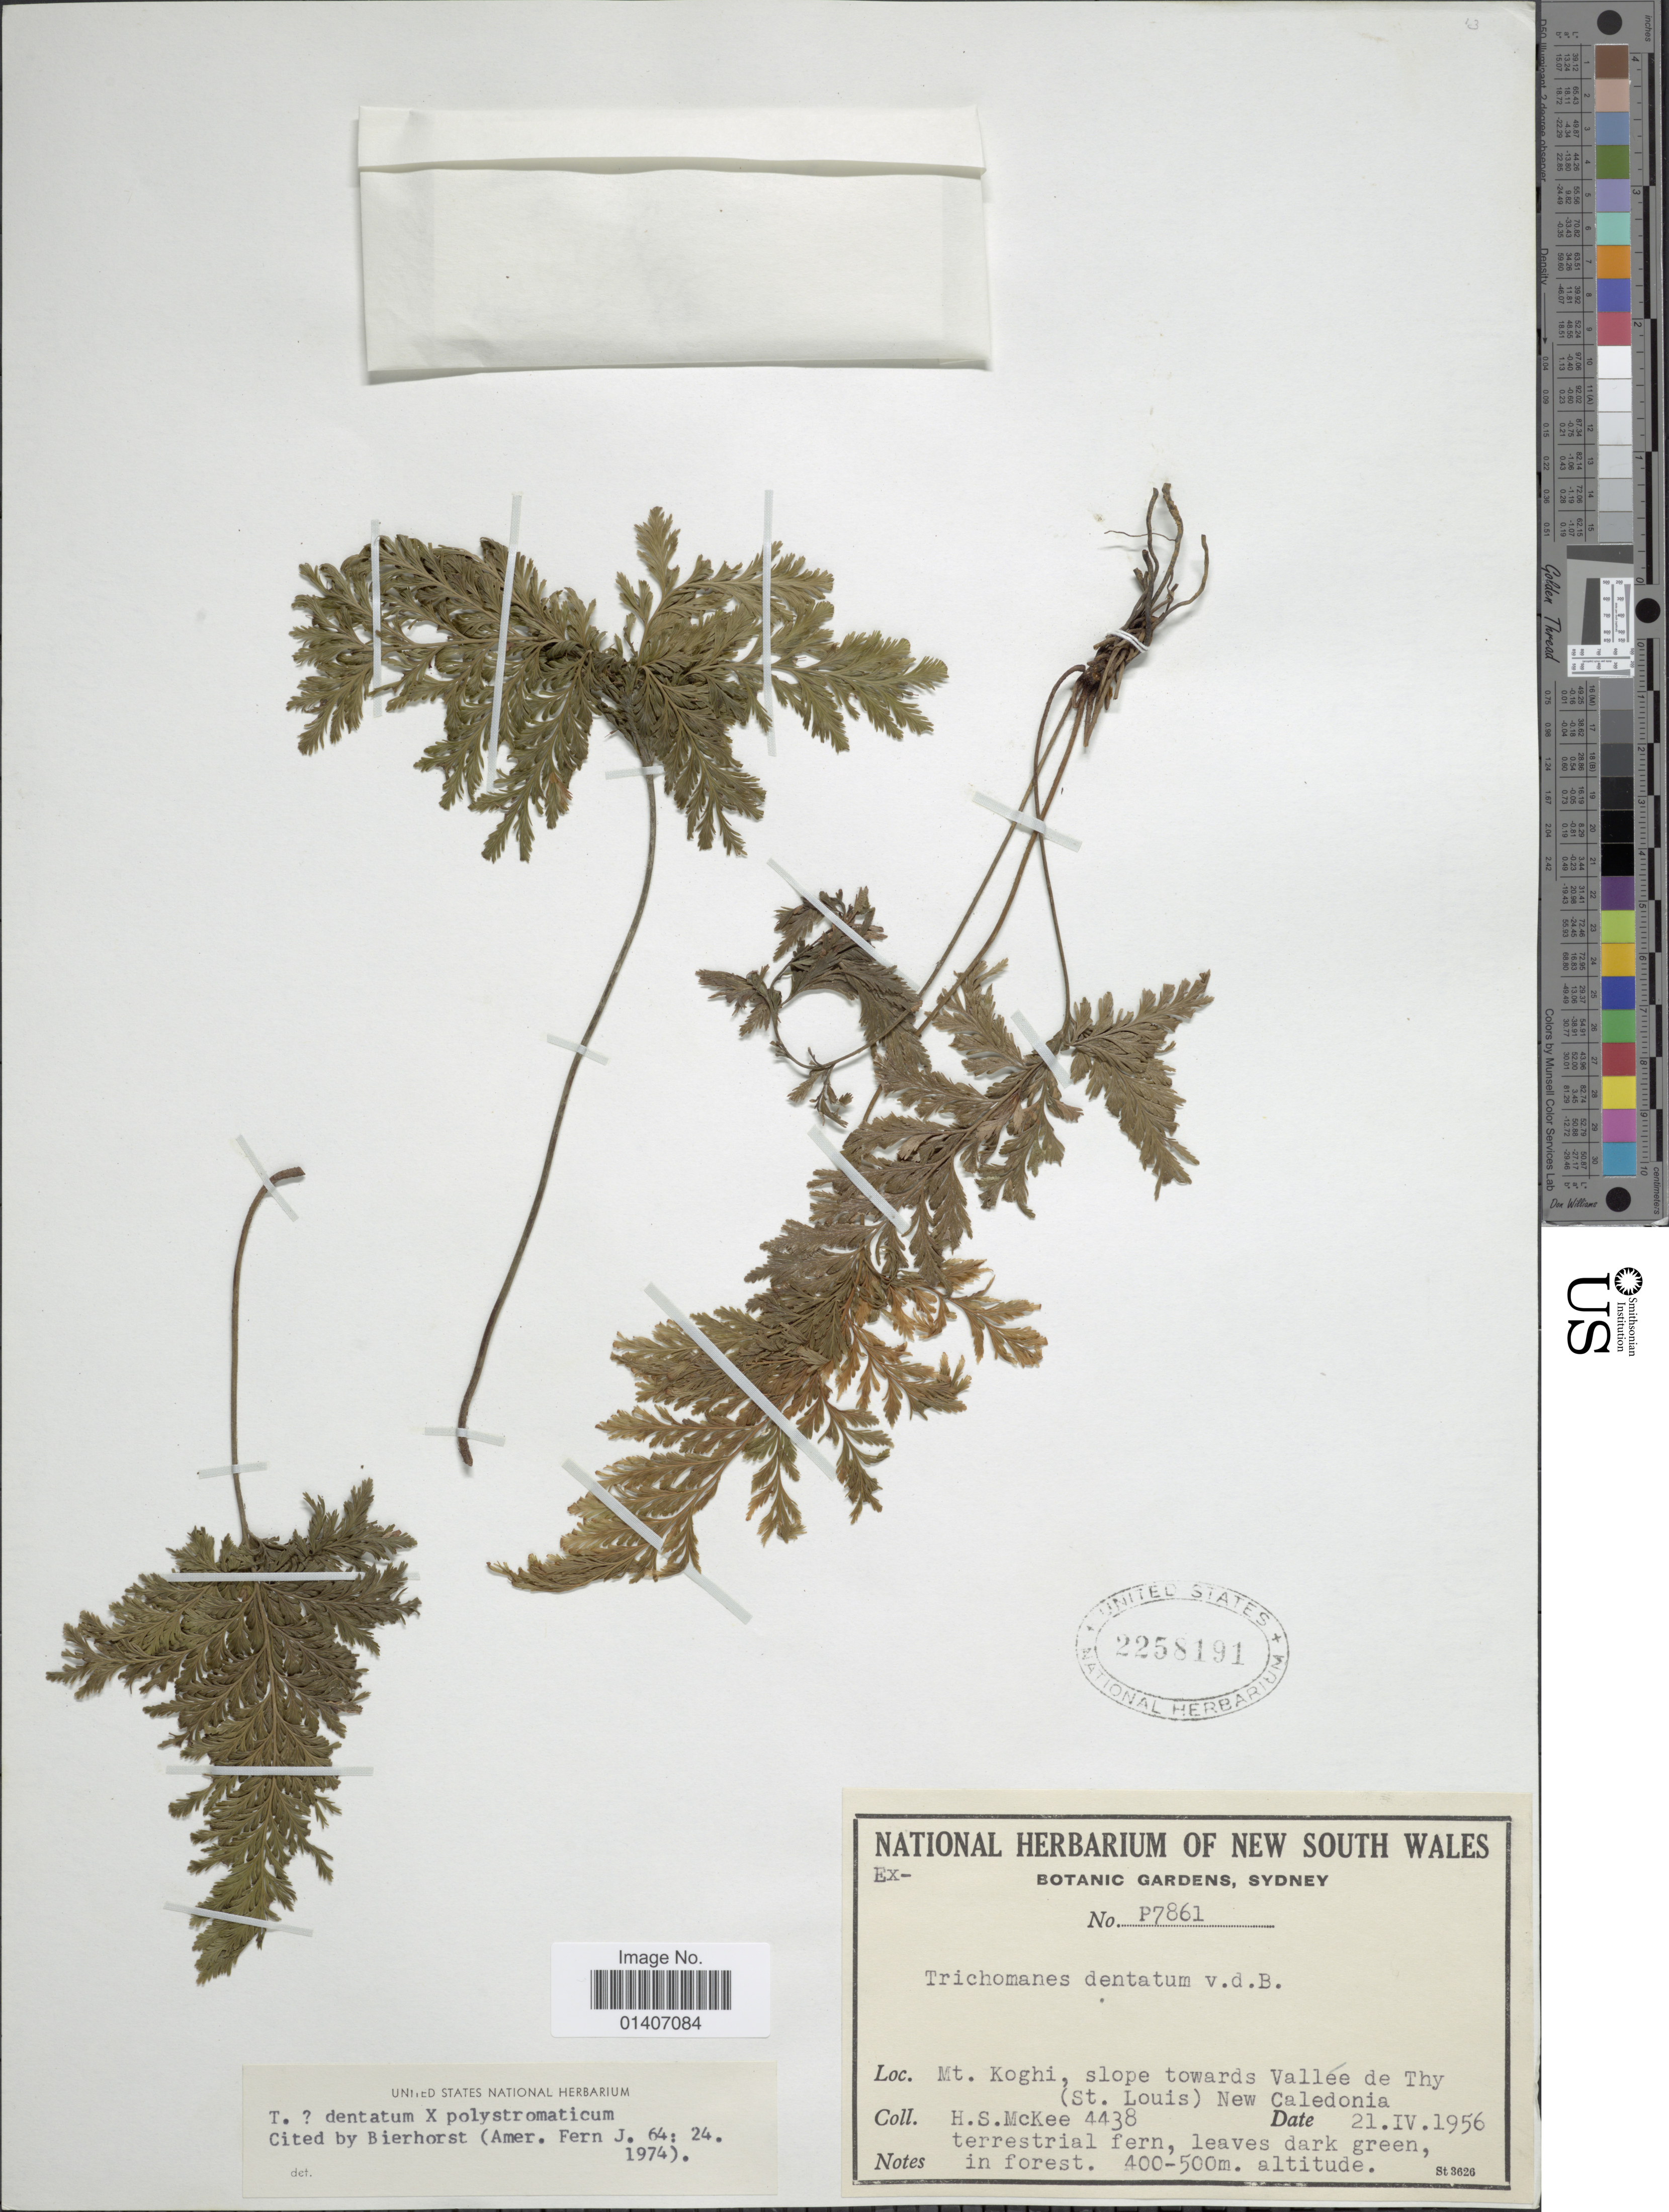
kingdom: Plantae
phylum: Tracheophyta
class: Polypodiopsida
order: Hymenophyllales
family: Hymenophyllaceae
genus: Abrodictyum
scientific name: Abrodictyum dentatum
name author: (Bosch) Ebihara & K. Iwats.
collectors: H. S. McKee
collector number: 4438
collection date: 1956-04-21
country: New Caledonia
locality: Mt. Koghi, slope towards Vallee de Thy (St. Louis) New Caledonia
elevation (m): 400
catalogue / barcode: US 2258191